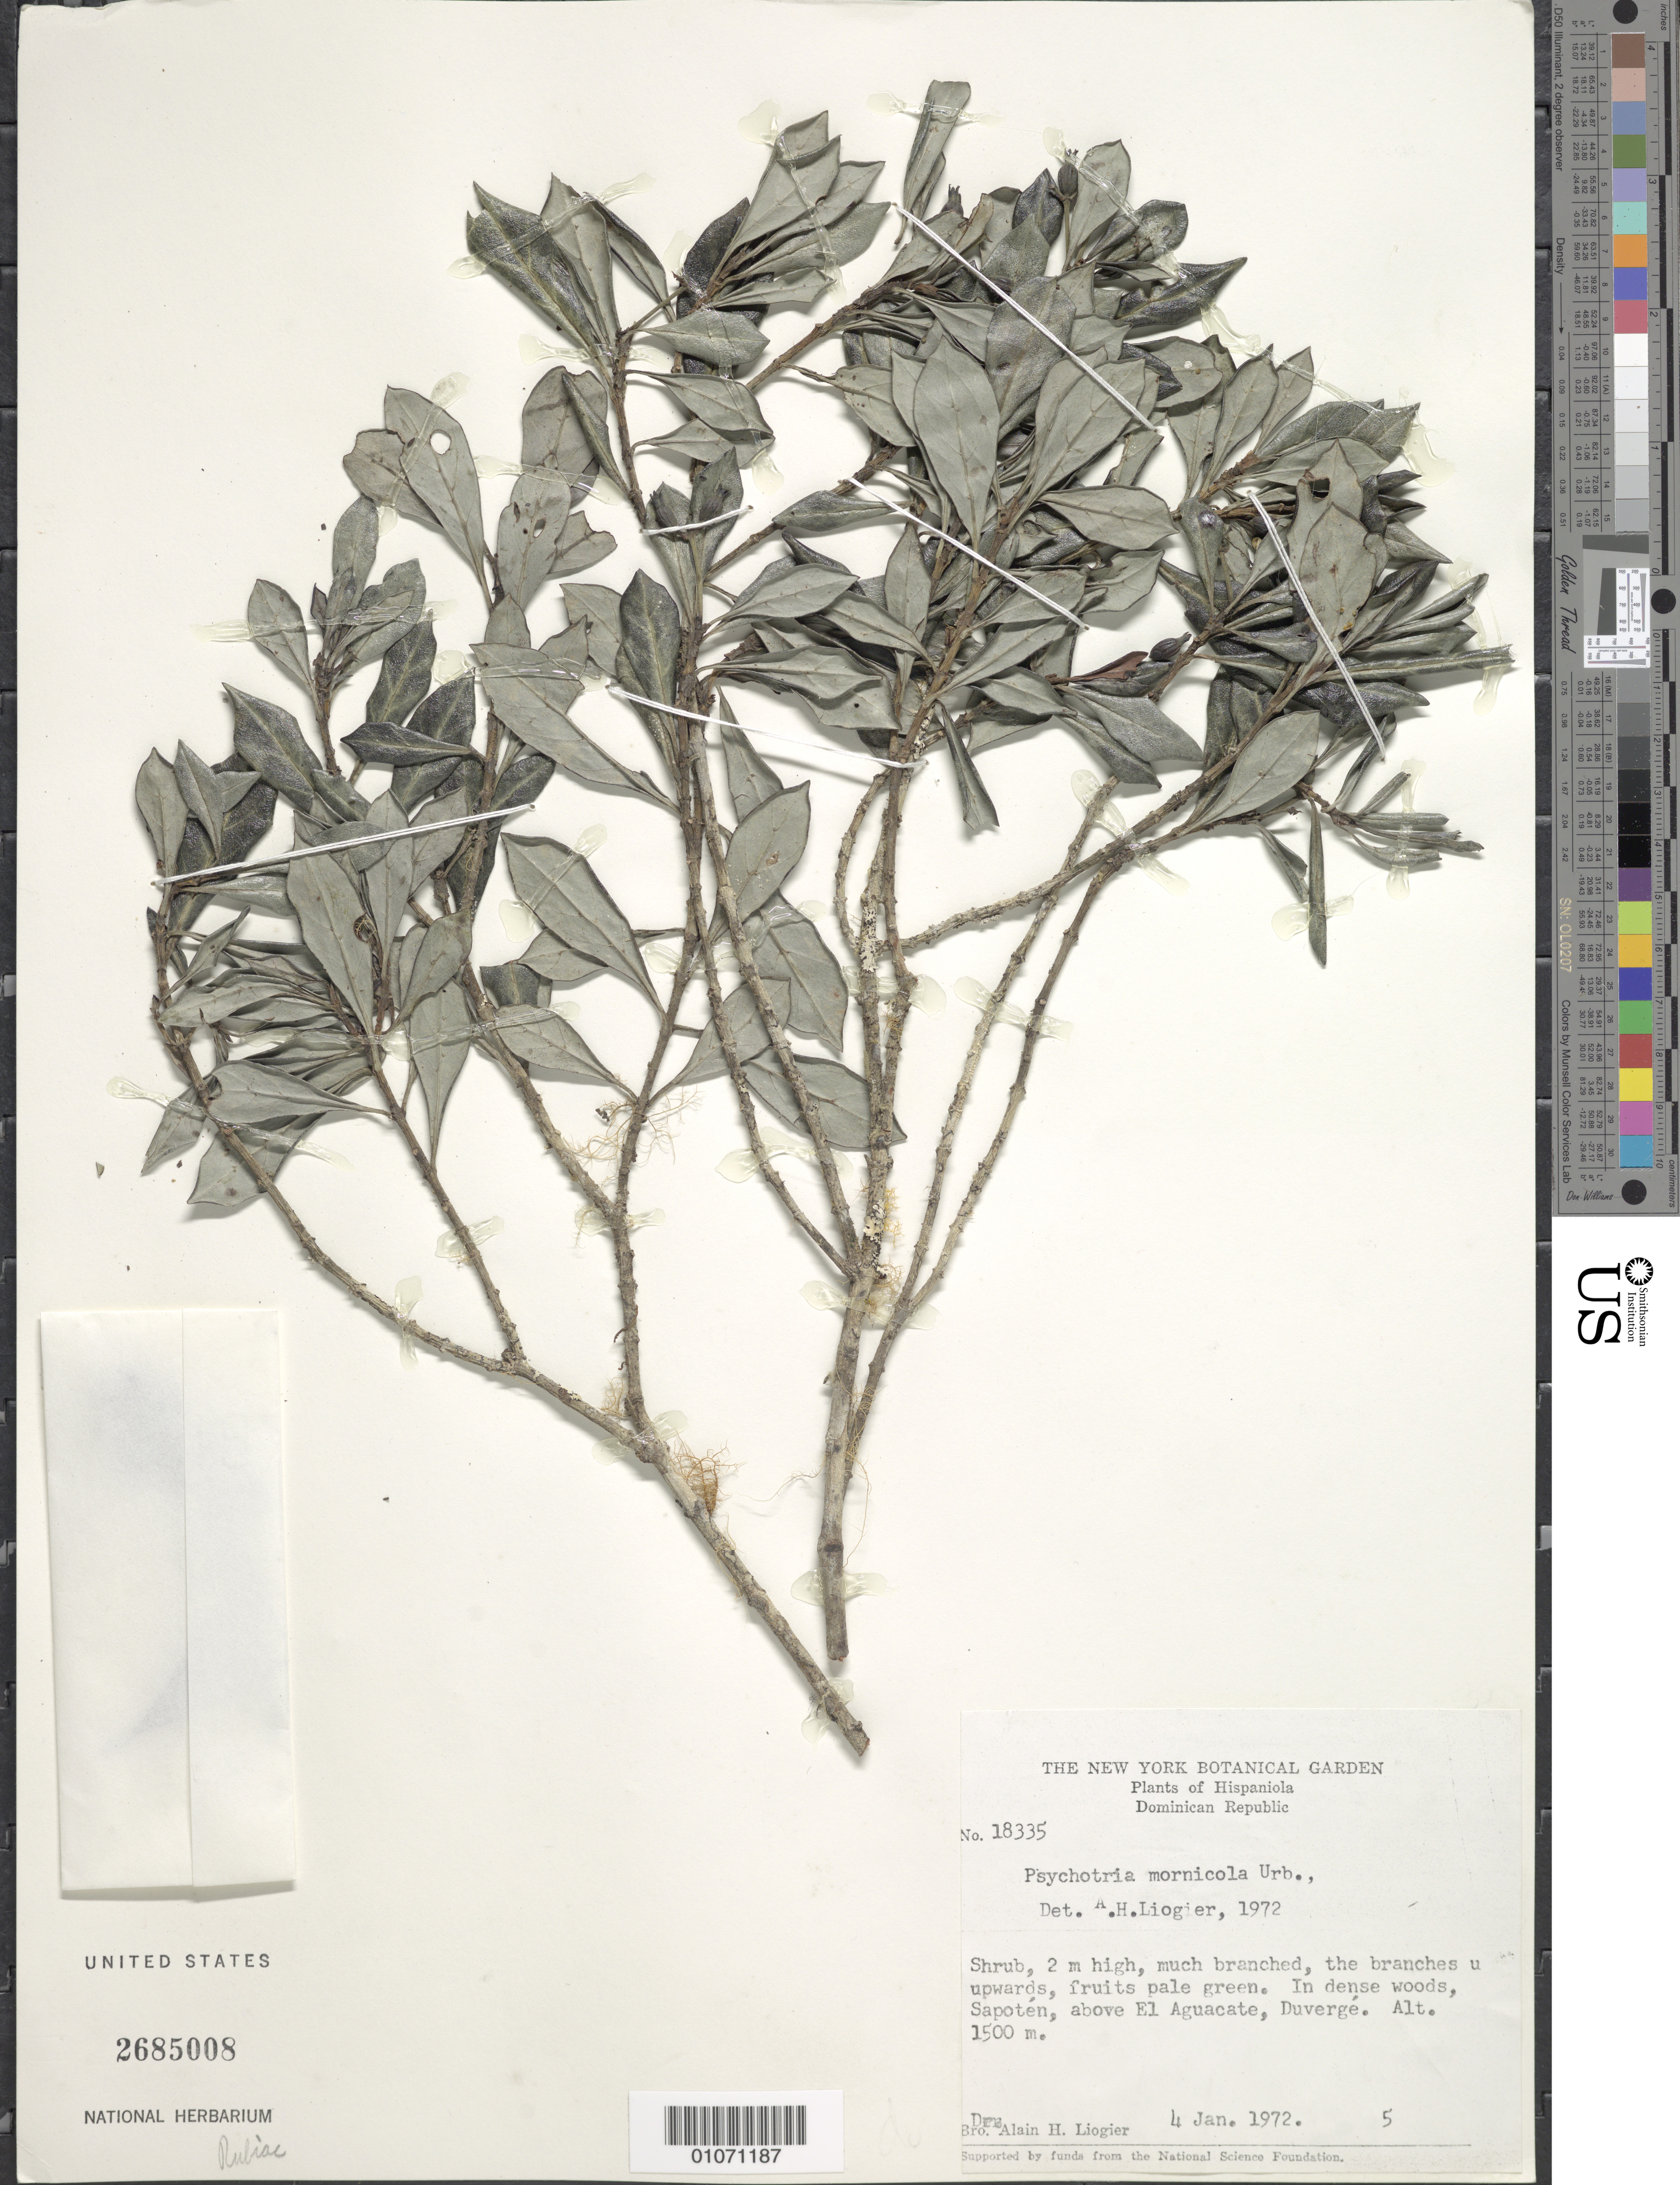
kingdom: Plantae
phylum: Tracheophyta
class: Magnoliopsida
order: Gentianales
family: Rubiaceae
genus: Psychotria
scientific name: Psychotria mornicola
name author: Urb.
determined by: Liogier, Alain H.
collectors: A. H. Liogier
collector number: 18335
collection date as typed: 04 Jan 1972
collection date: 1972-01-04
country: Dominican Republic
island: Hispaniola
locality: Sapotea, above El Aguacate, Duvergé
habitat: In dense woods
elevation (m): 1500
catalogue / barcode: US 2685008